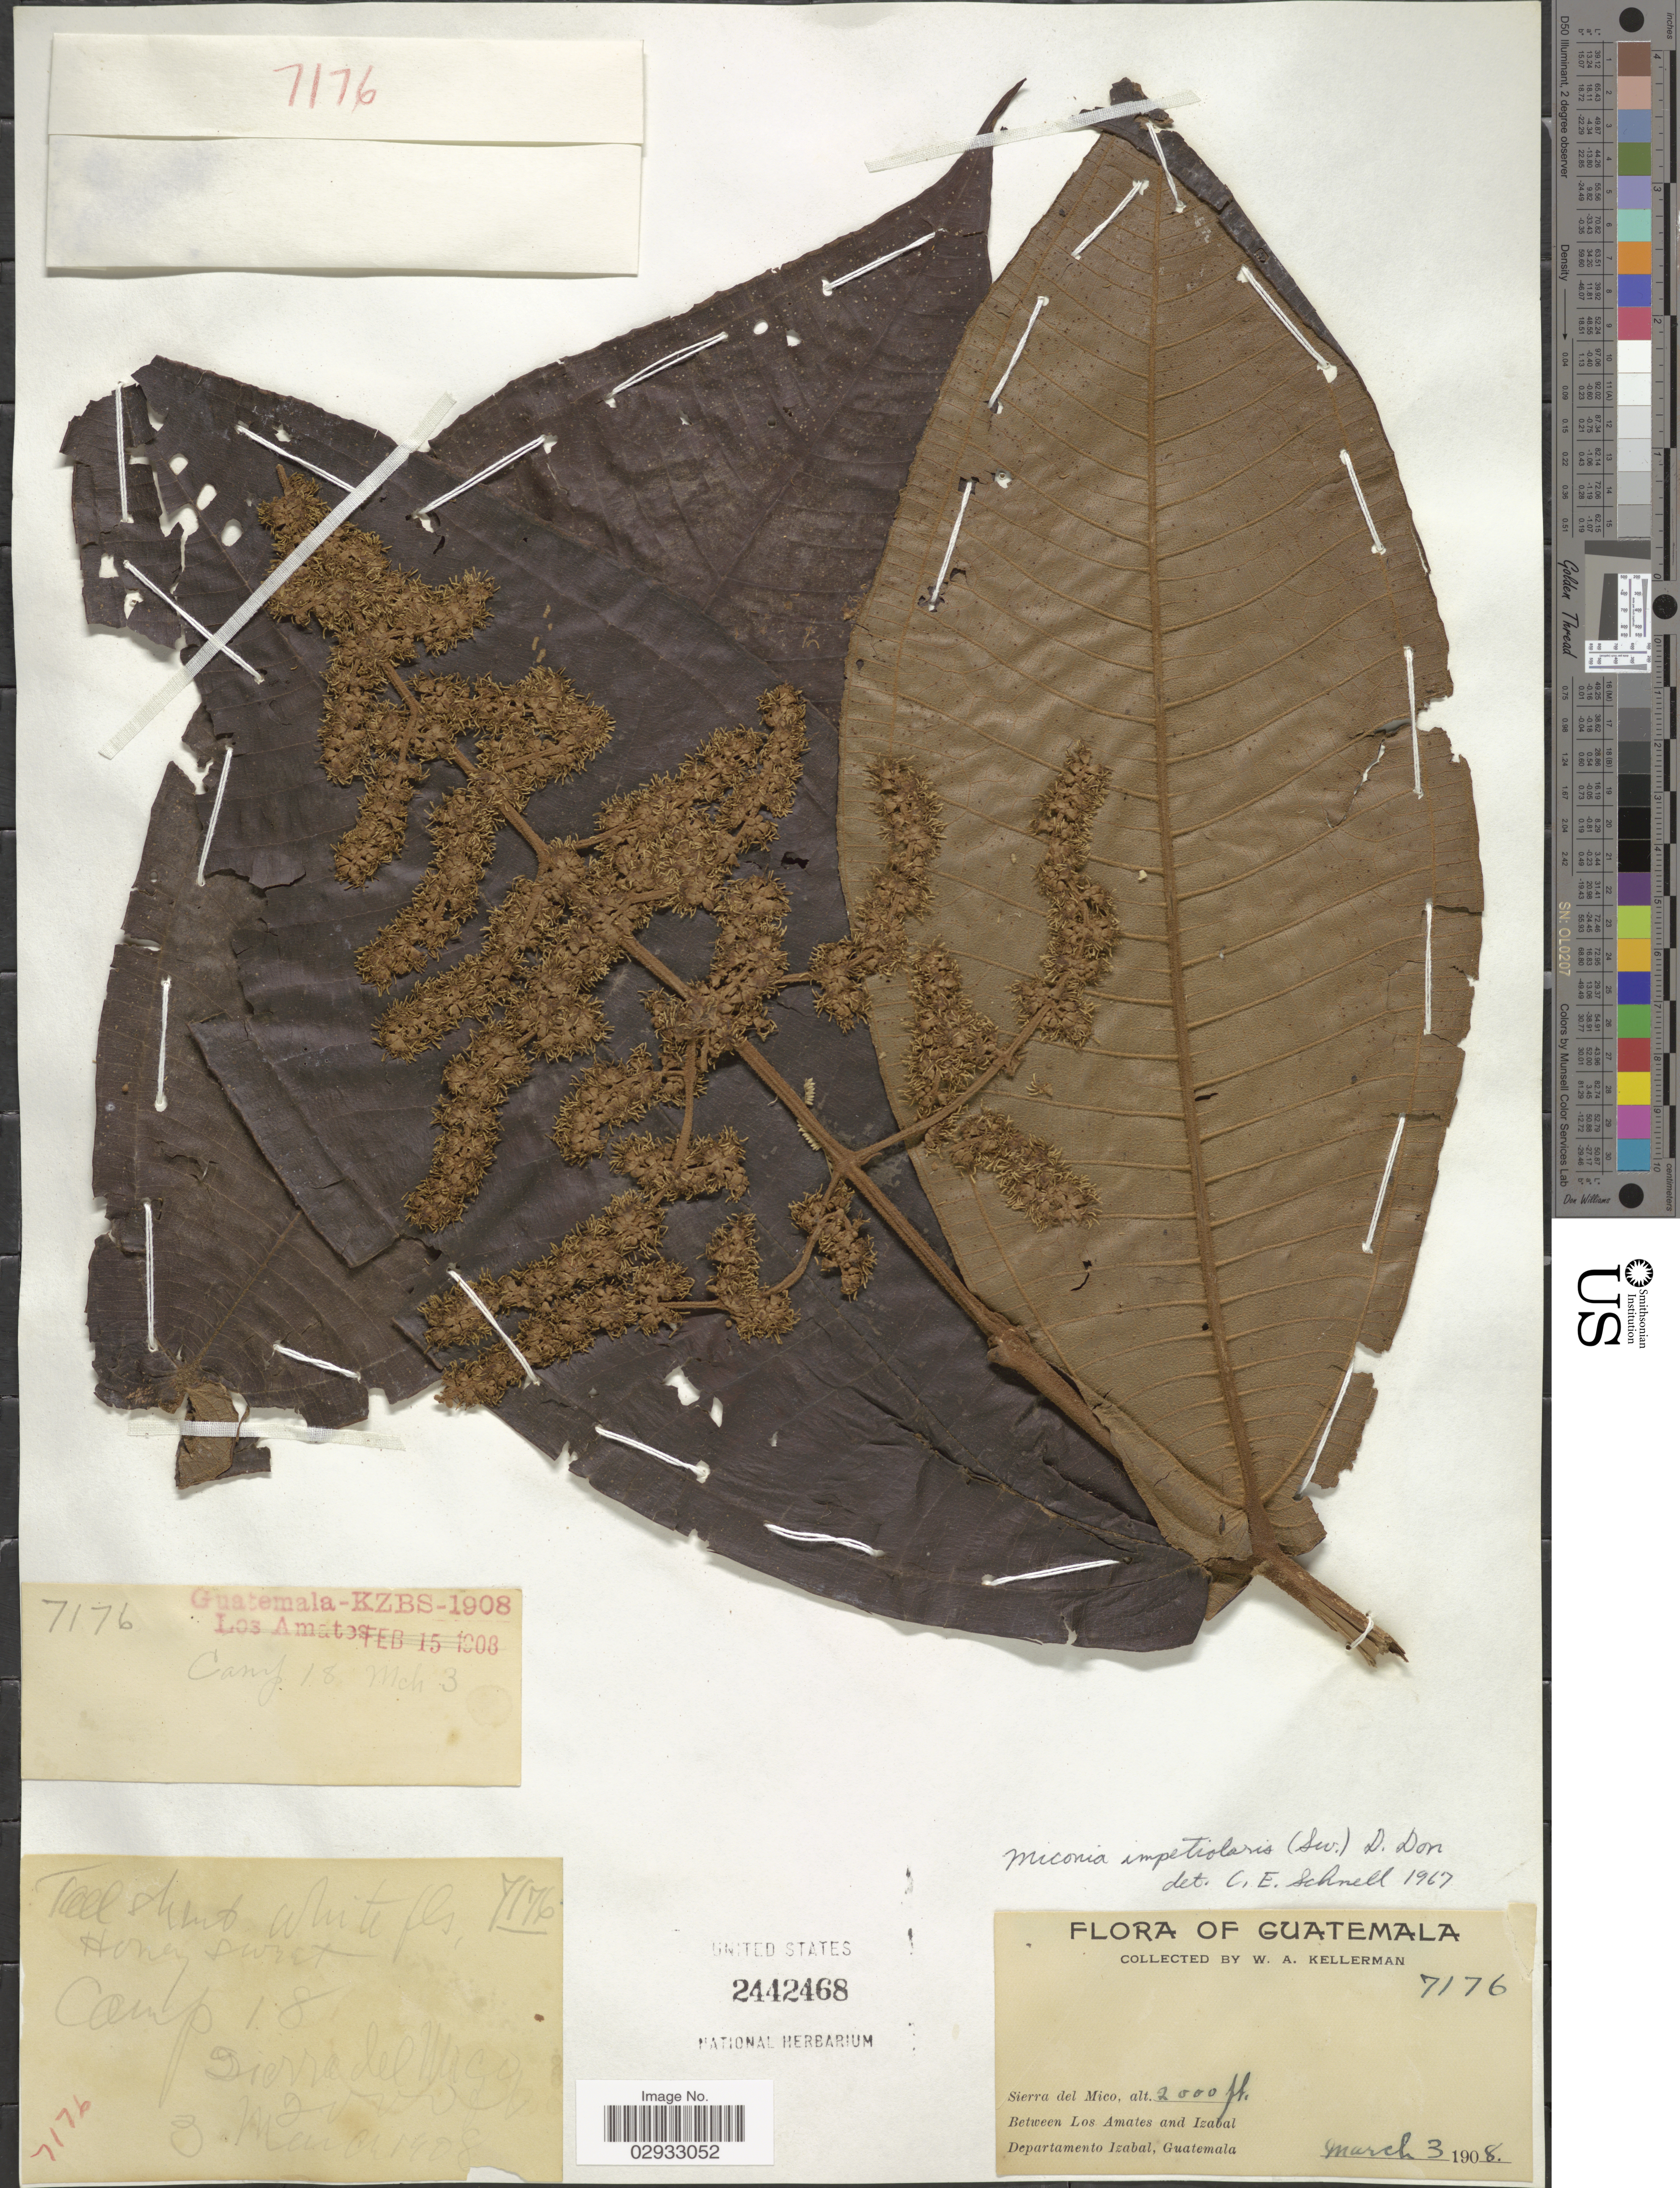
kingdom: Plantae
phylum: Tracheophyta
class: Magnoliopsida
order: Myrtales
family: Melastomataceae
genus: Miconia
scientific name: Miconia impetiolaris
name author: (Sw.) D. Don ex DC.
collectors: W. Kellerman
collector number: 7176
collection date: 1908-03-03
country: Guatemala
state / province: Izabal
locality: Between Los Amates and Izabal. Departamento Izabal. Camp 18. Sierra del Mico.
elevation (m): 610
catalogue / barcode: US 2442468